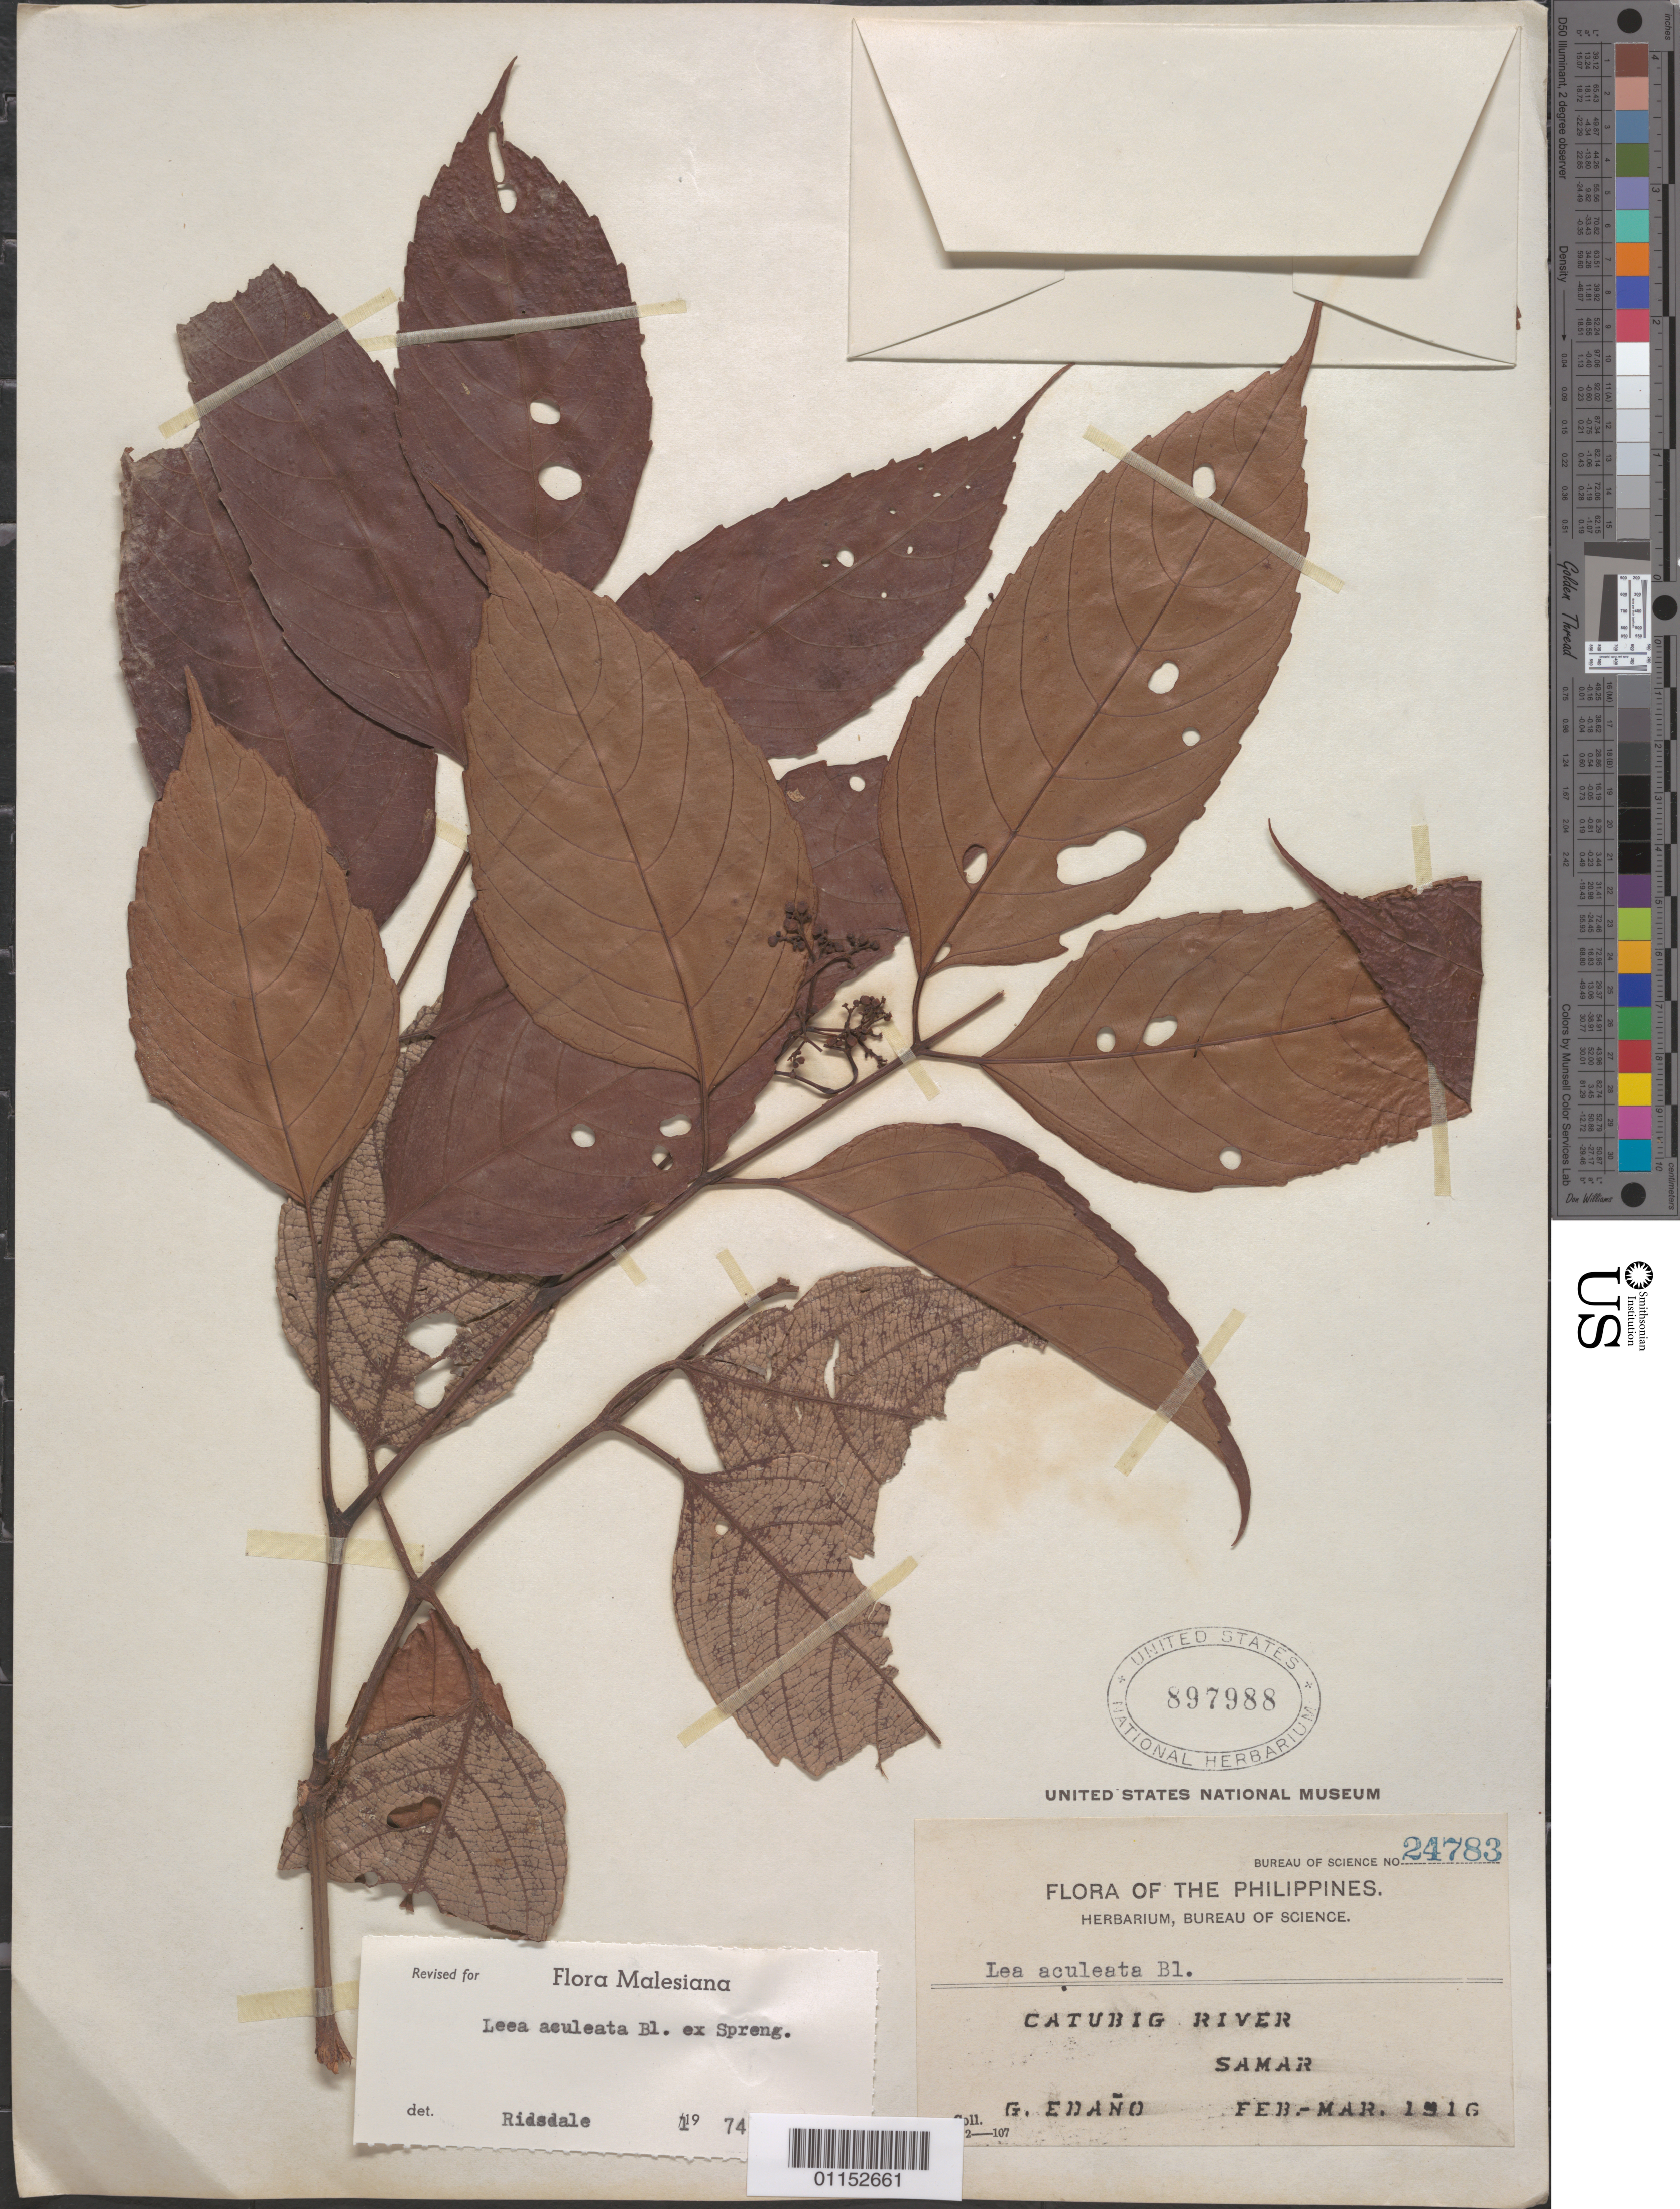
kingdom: Plantae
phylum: Tracheophyta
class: Magnoliopsida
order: Vitales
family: Vitaceae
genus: Leea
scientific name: Leea aculeata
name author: Blume ex Spreng.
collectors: G. Edaño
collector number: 24783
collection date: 1916-02/1916-03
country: Philippines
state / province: Eastern Visayas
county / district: Northern Samar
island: Samar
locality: Catubig River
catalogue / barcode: US 897988